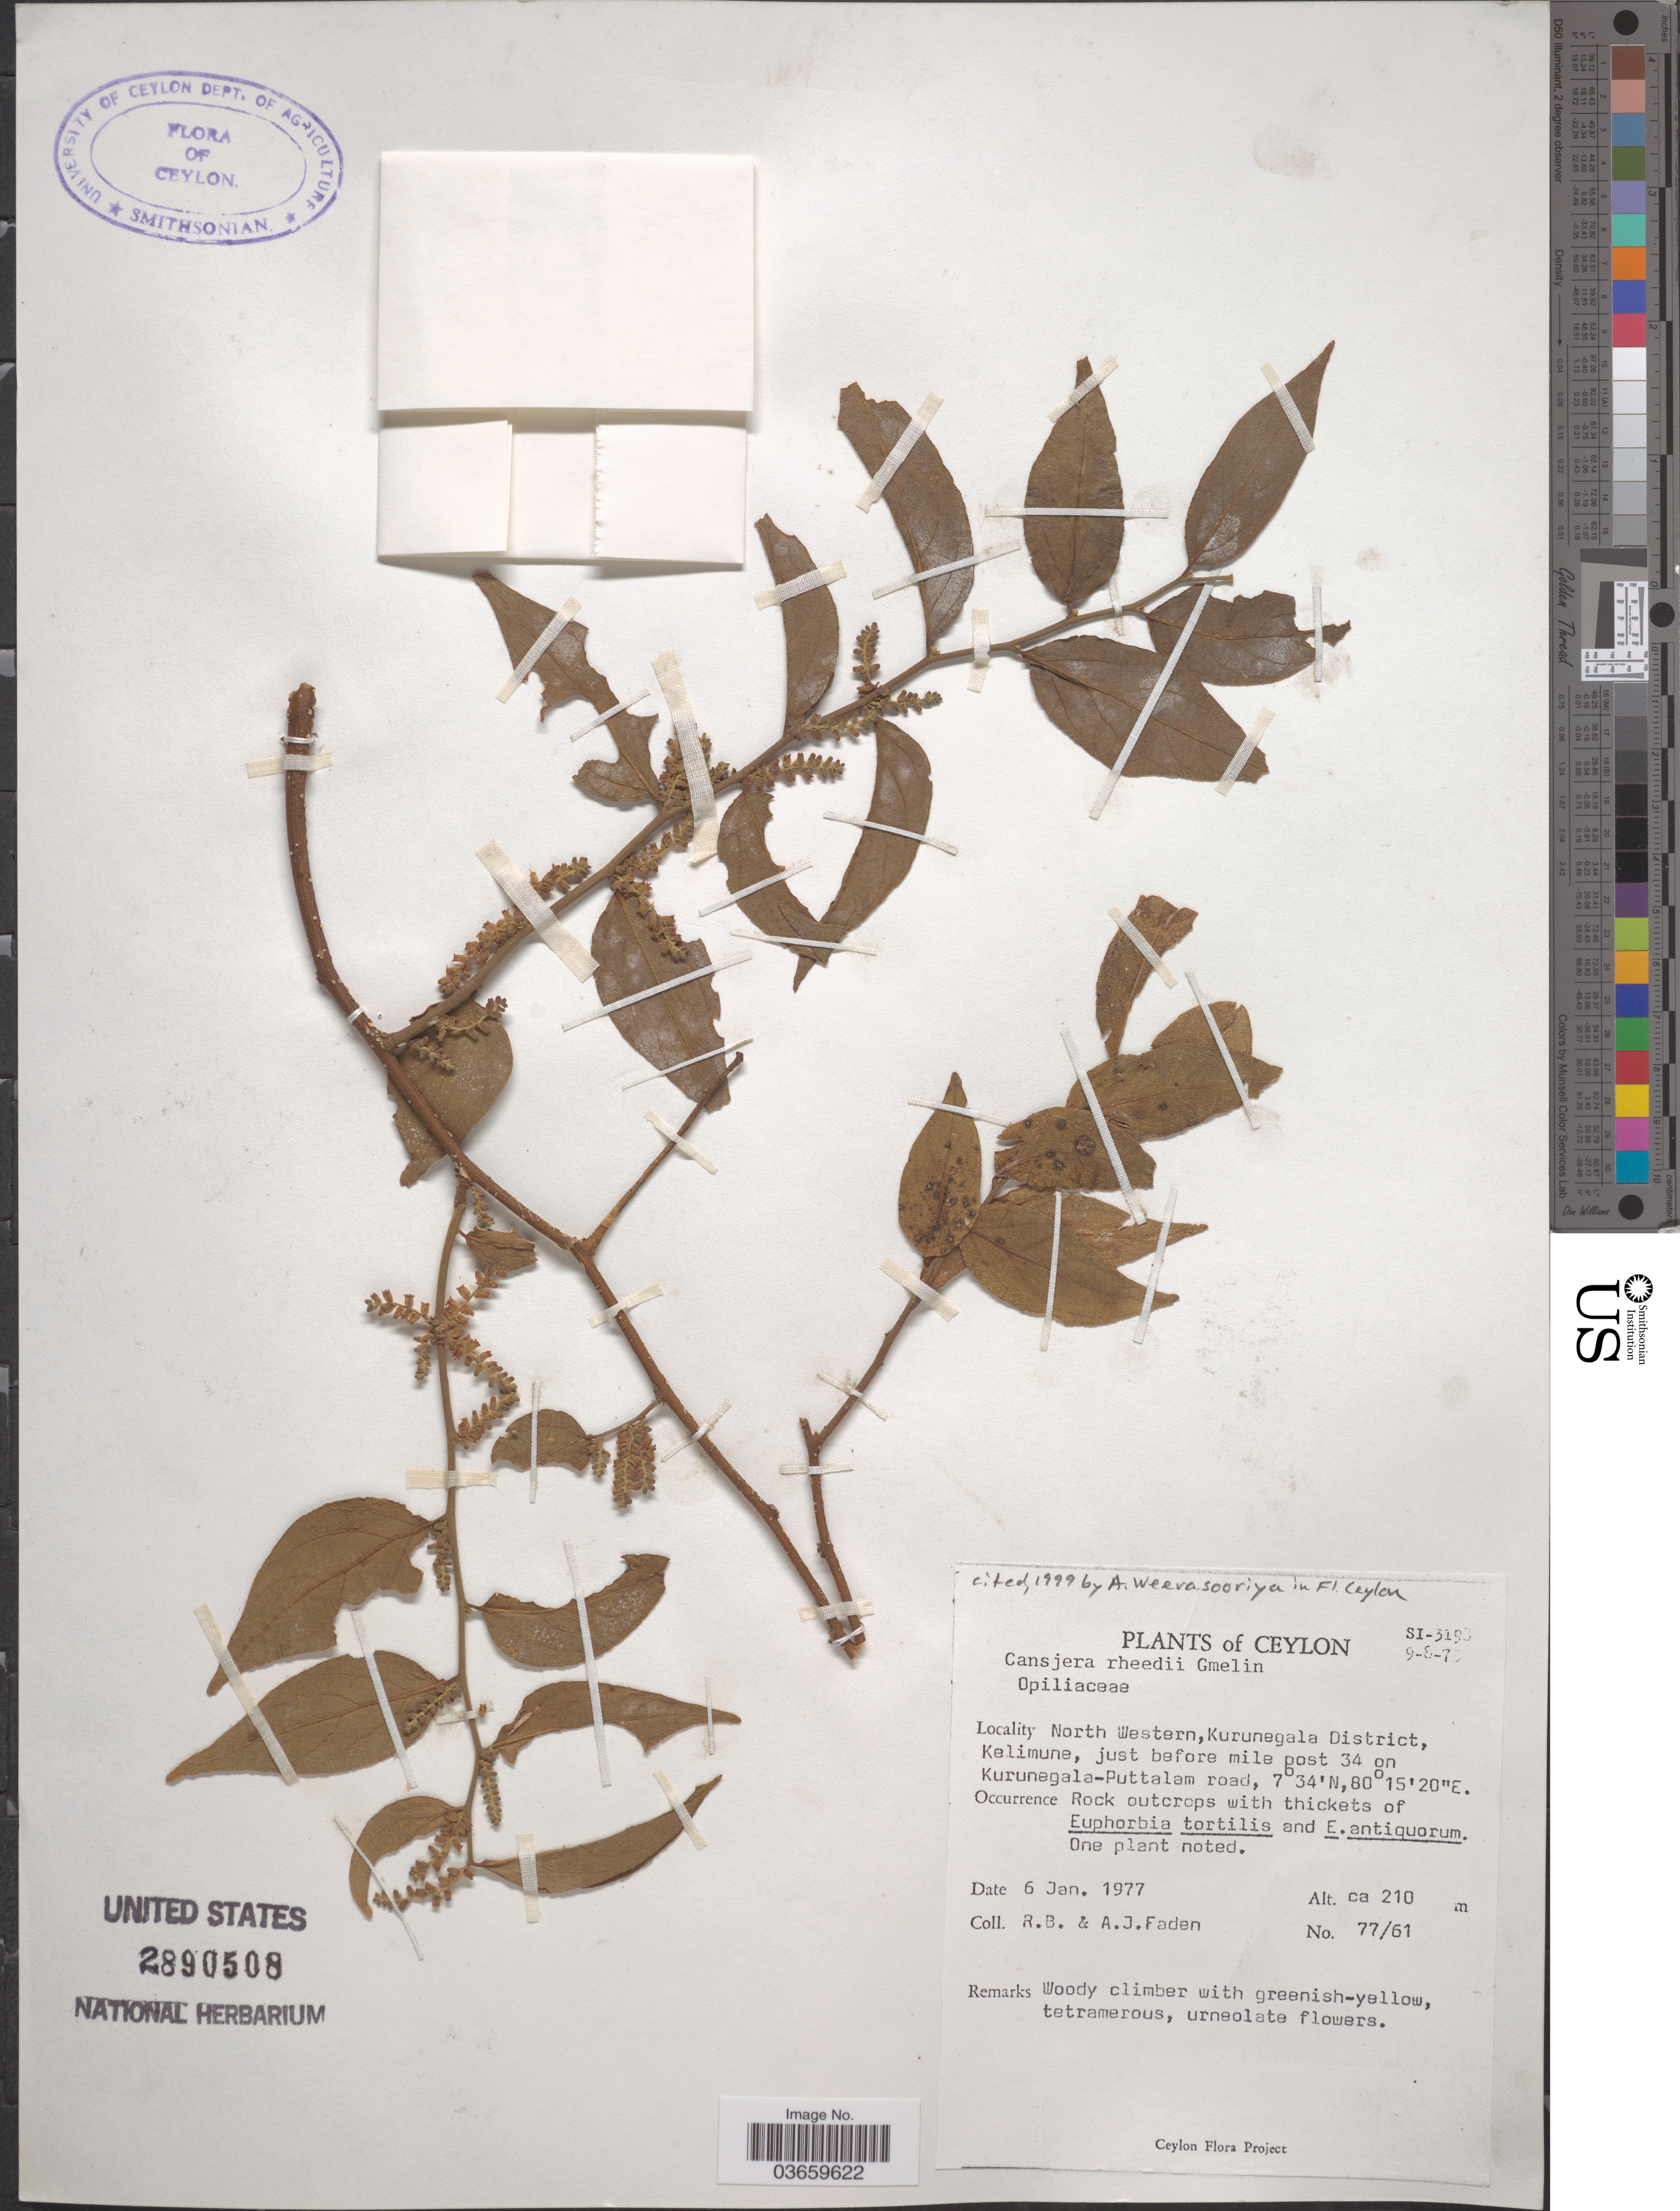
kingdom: Plantae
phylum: Tracheophyta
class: Magnoliopsida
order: Santalales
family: Opiliaceae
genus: Cansjera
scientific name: Cansjera rheedii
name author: J.F. Gmel.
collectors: R. B. Faden & A. J. Faden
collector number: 77/61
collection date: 1977-01-06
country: Sri Lanka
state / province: North Western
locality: Ceylon. Kurunegala District, Kelimune, just before mile post 34 on Kurunegala-Puttalam road.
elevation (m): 210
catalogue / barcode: US 2890508